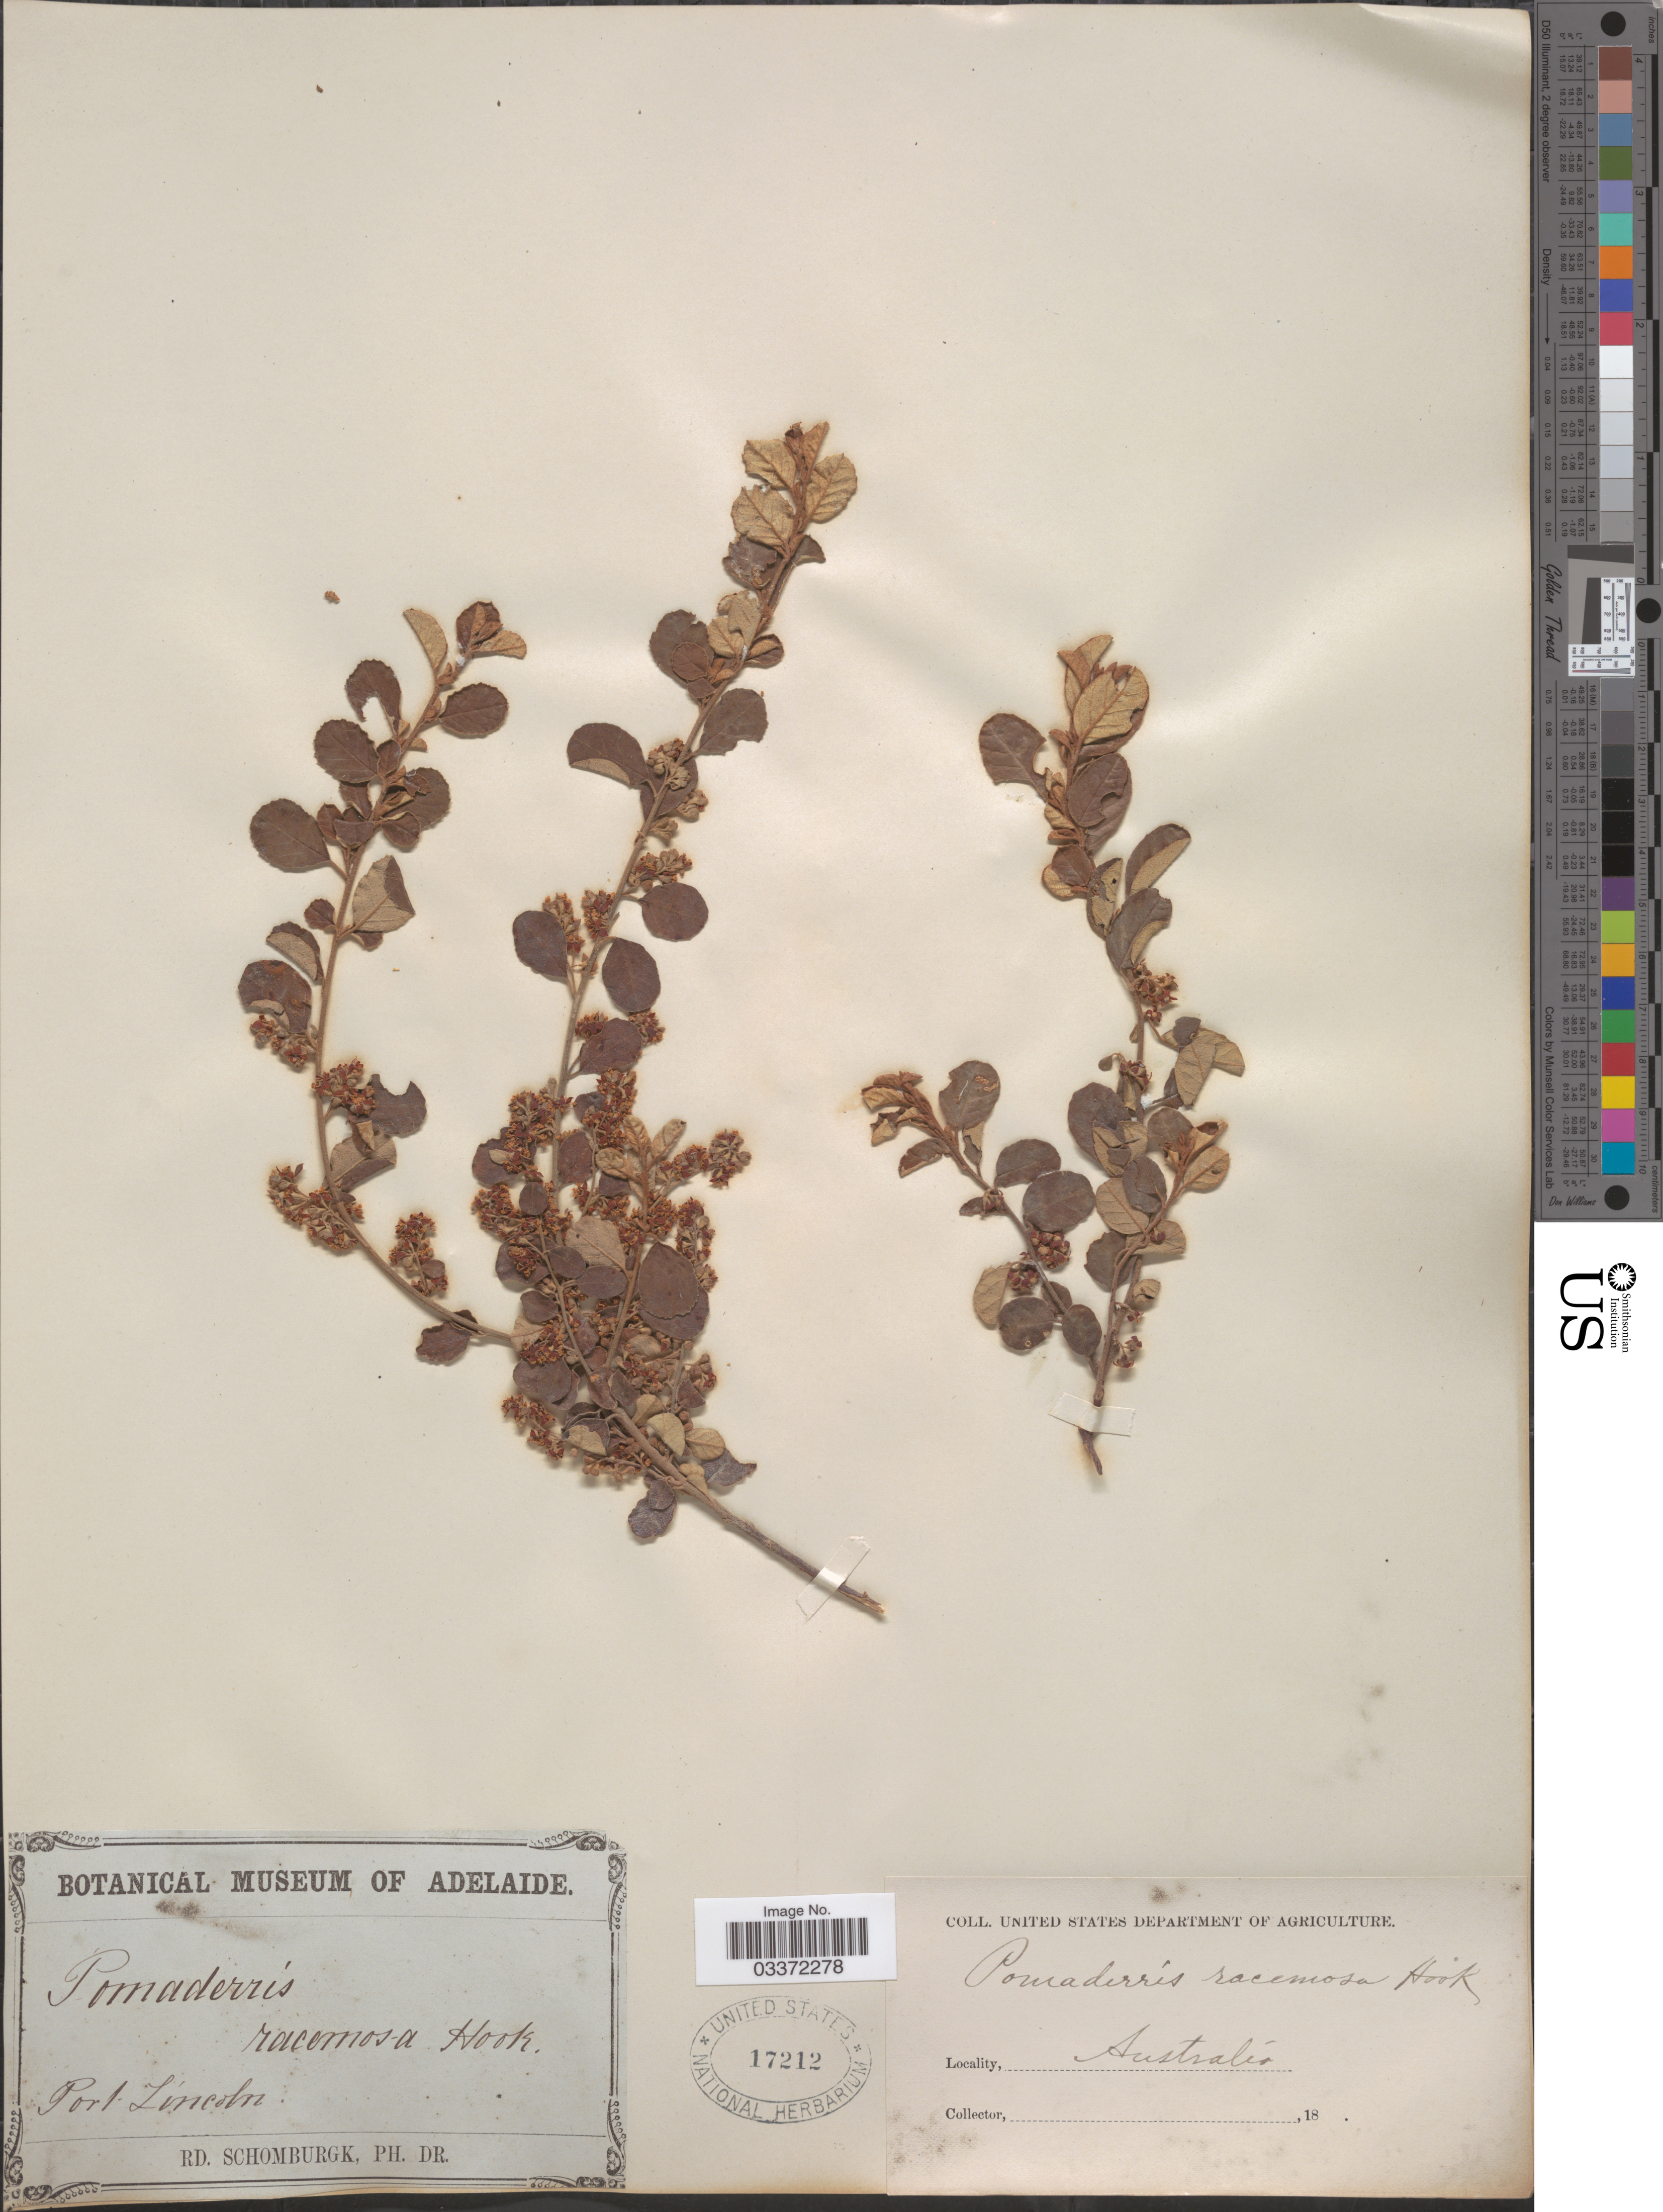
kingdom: Plantae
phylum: Tracheophyta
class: Magnoliopsida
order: Rosales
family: Rhamnaceae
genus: Pomaderris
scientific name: Pomaderris racemosa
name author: Hook.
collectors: M. R. Schomburgk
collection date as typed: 18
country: Australia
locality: Port Lincoln.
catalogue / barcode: US 17212